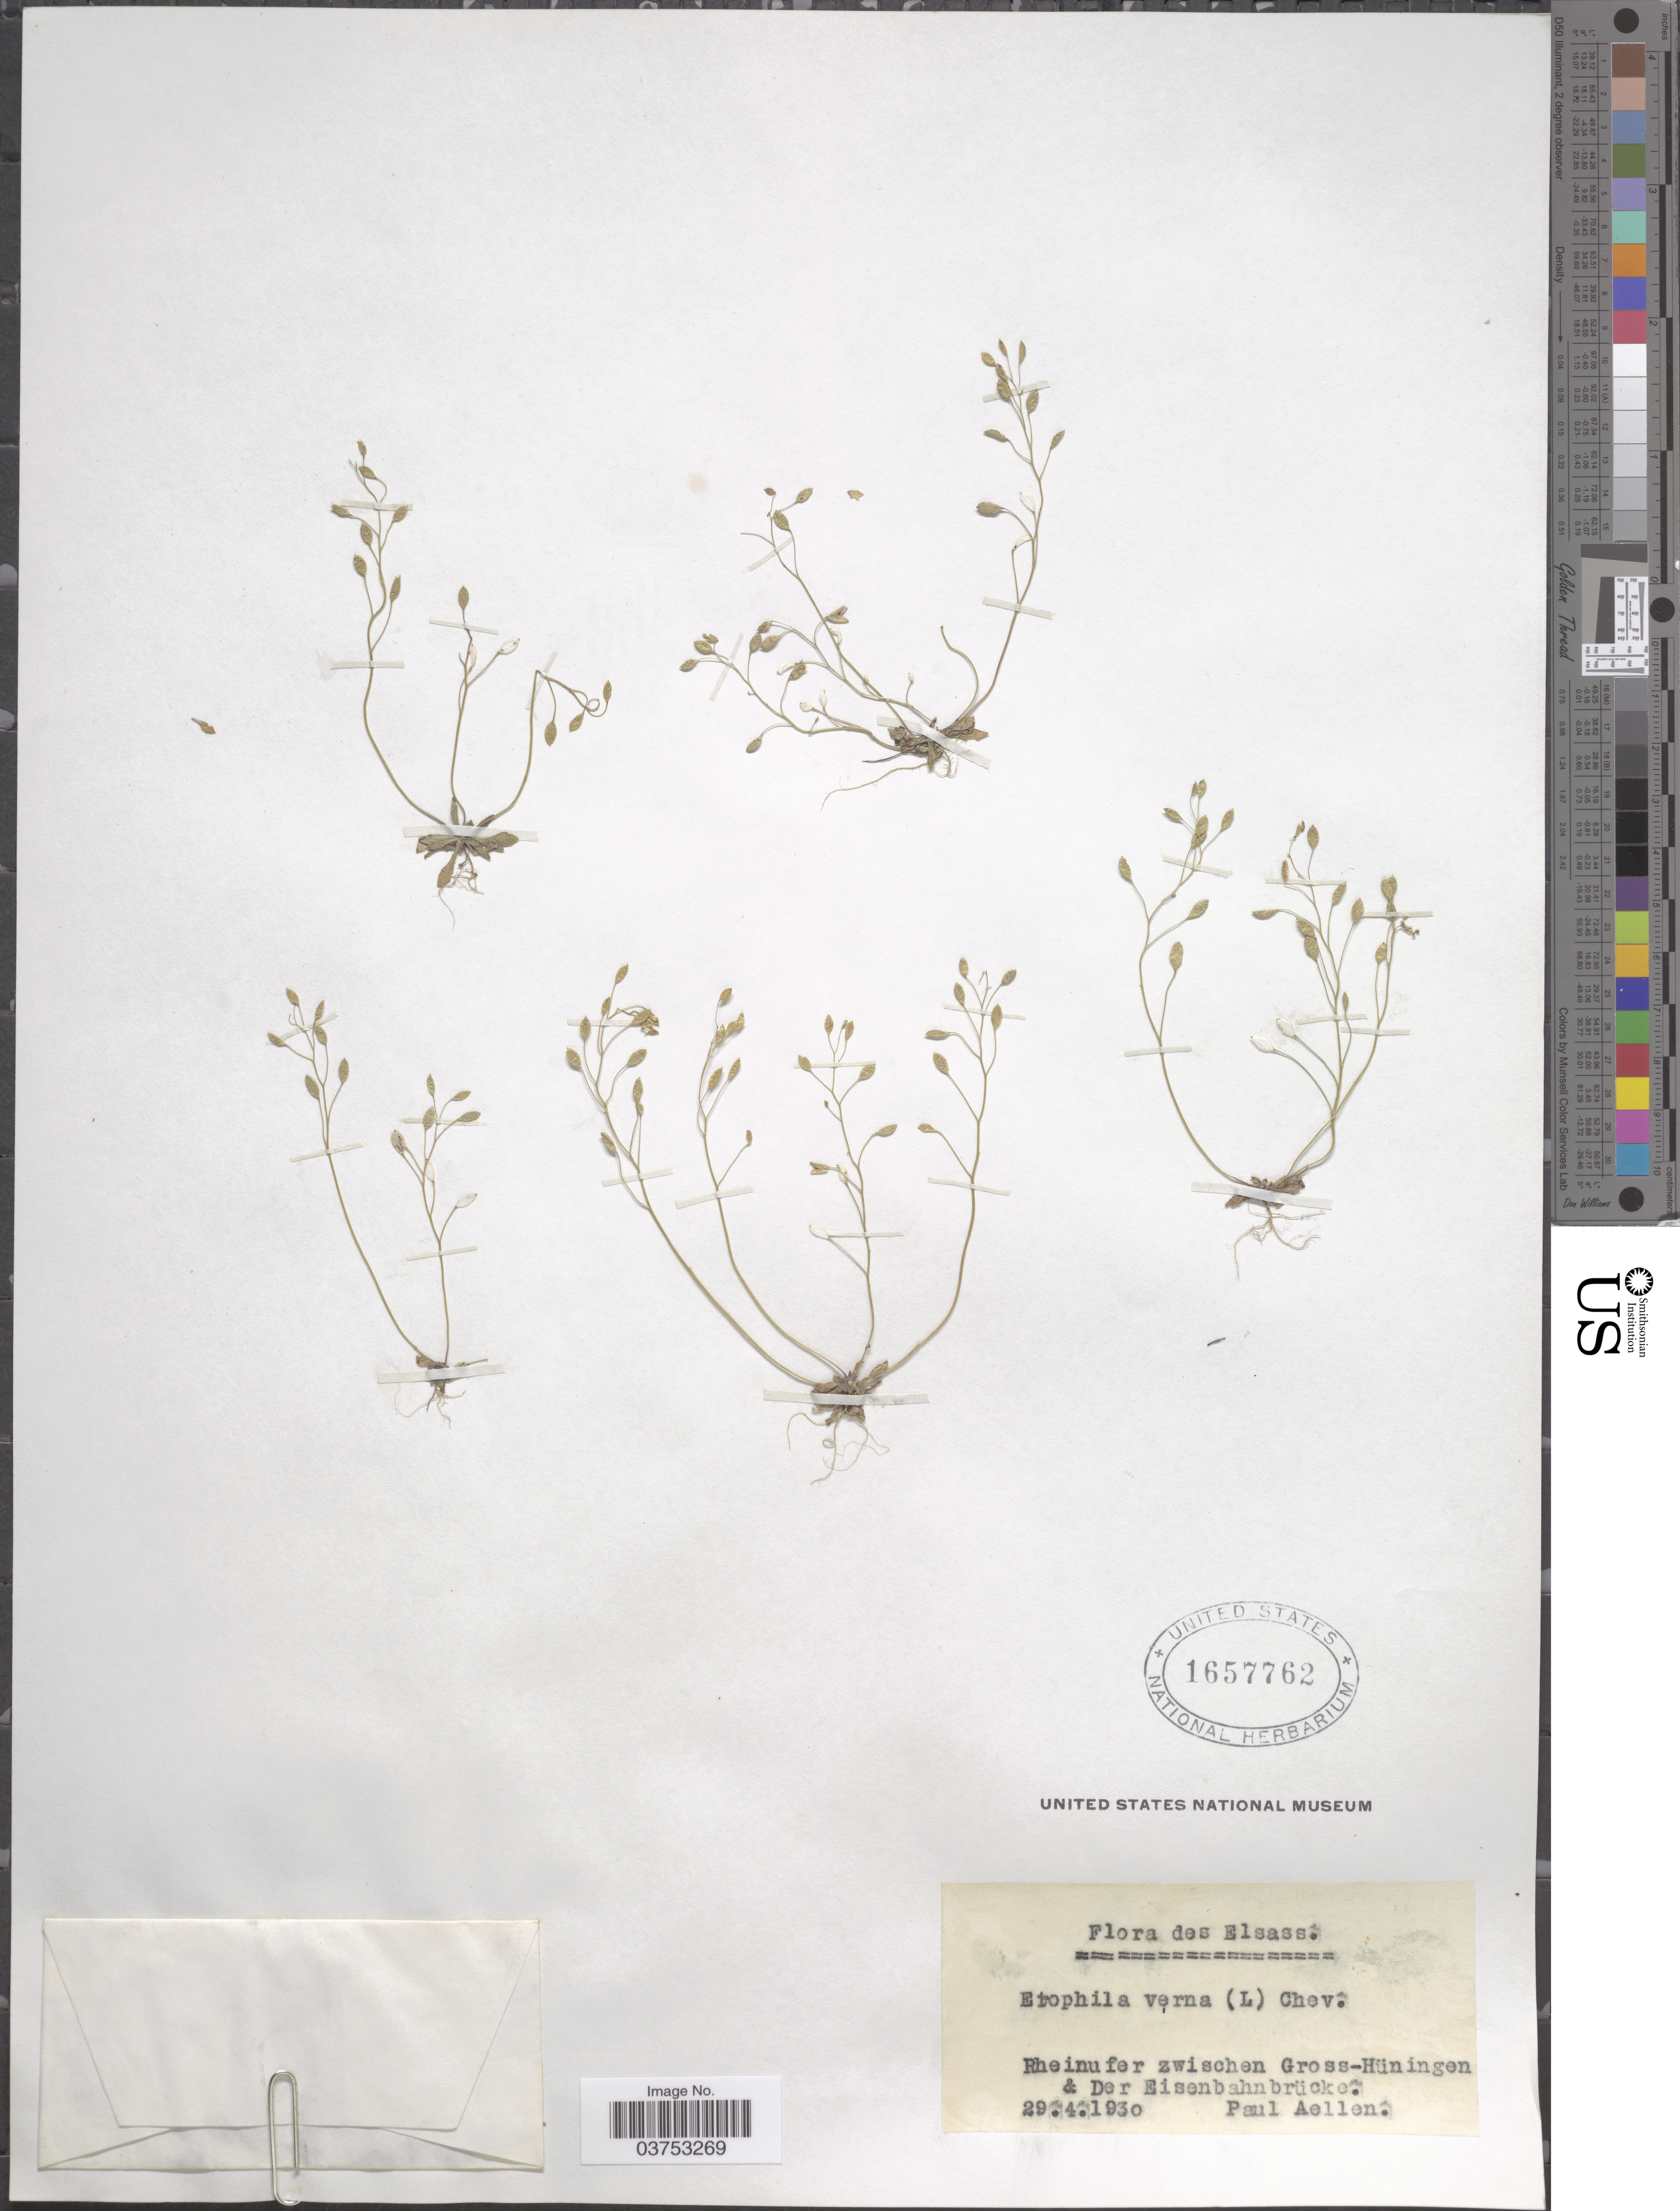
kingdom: Plantae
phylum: Tracheophyta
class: Magnoliopsida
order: Brassicales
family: Brassicaceae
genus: Draba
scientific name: Draba verna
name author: L.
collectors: P. Aellen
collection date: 1930-04-29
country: France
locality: Elsass. Rheinufer zwischen Gross-Hüningen & Der Eisenbahnbrücke.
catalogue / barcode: US 1657762